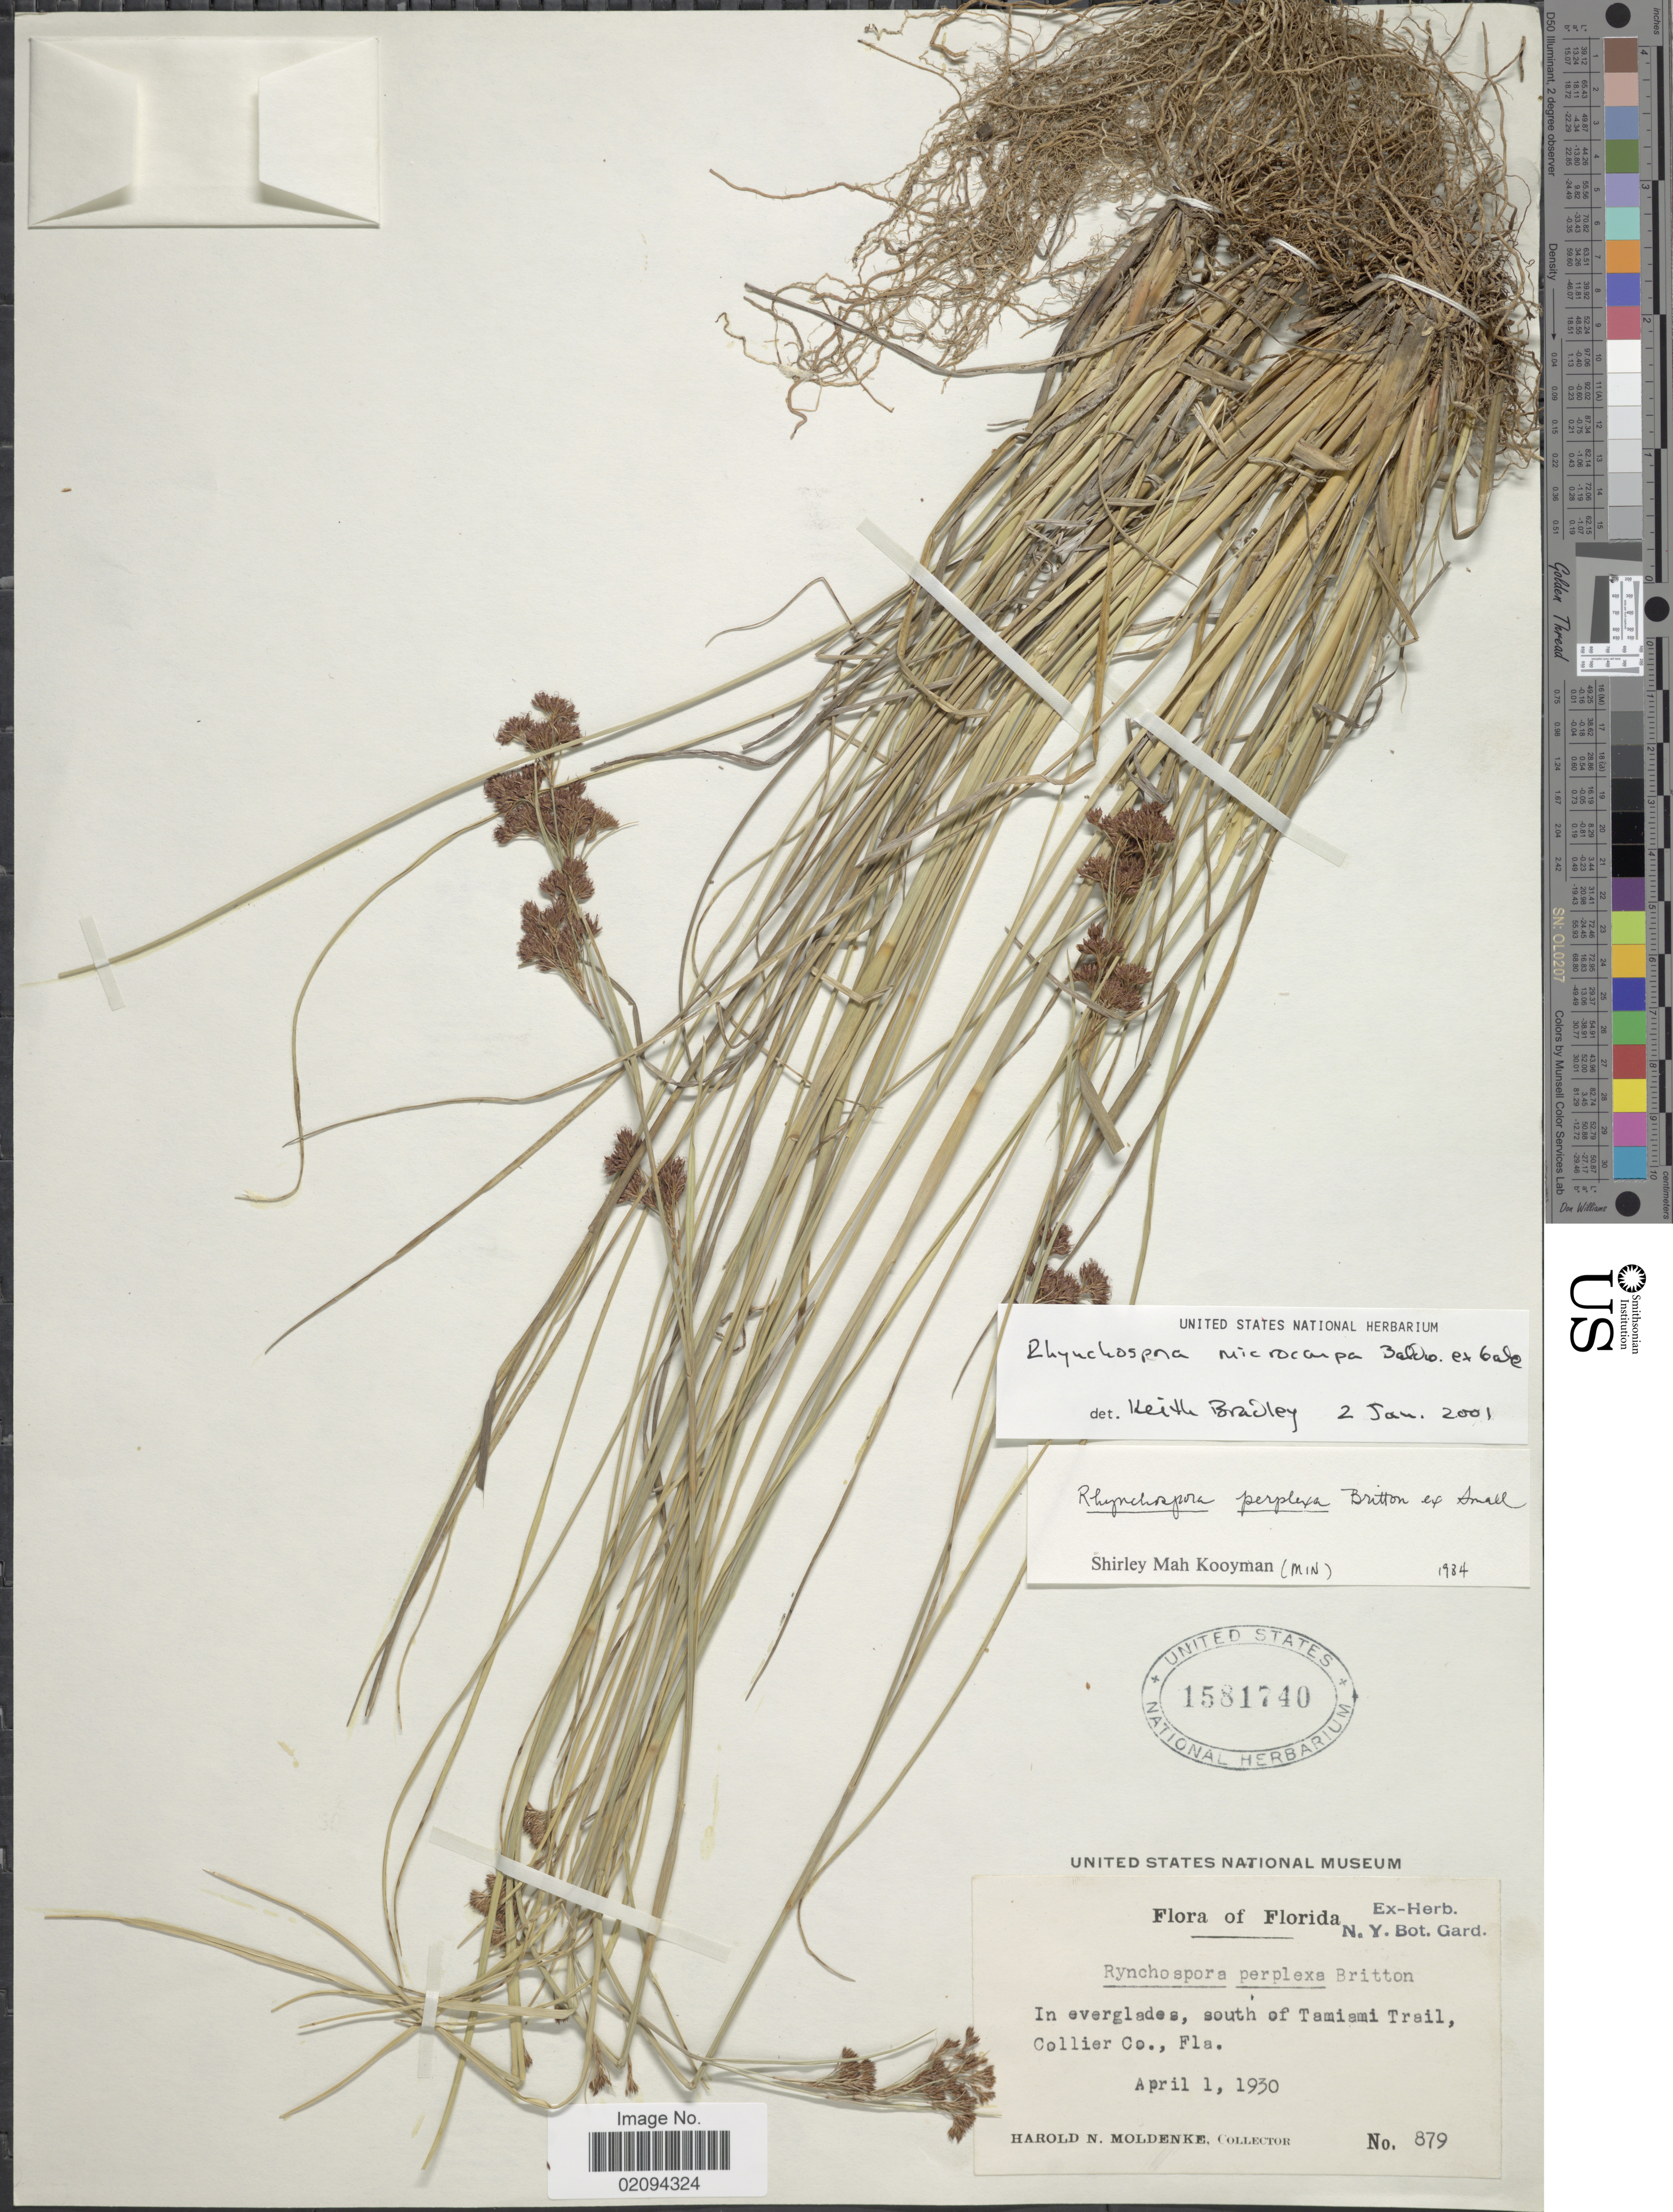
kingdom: Plantae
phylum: Tracheophyta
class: Liliopsida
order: Poales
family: Cyperaceae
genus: Rhynchospora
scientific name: Rhynchospora microcarpa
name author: Baldwin ex A. Gray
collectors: H. N. Moldenke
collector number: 879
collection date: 1930-04-01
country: United States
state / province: Florida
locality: In everglades, south of Tamiami Trail, Collier Co.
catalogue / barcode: US 1581740